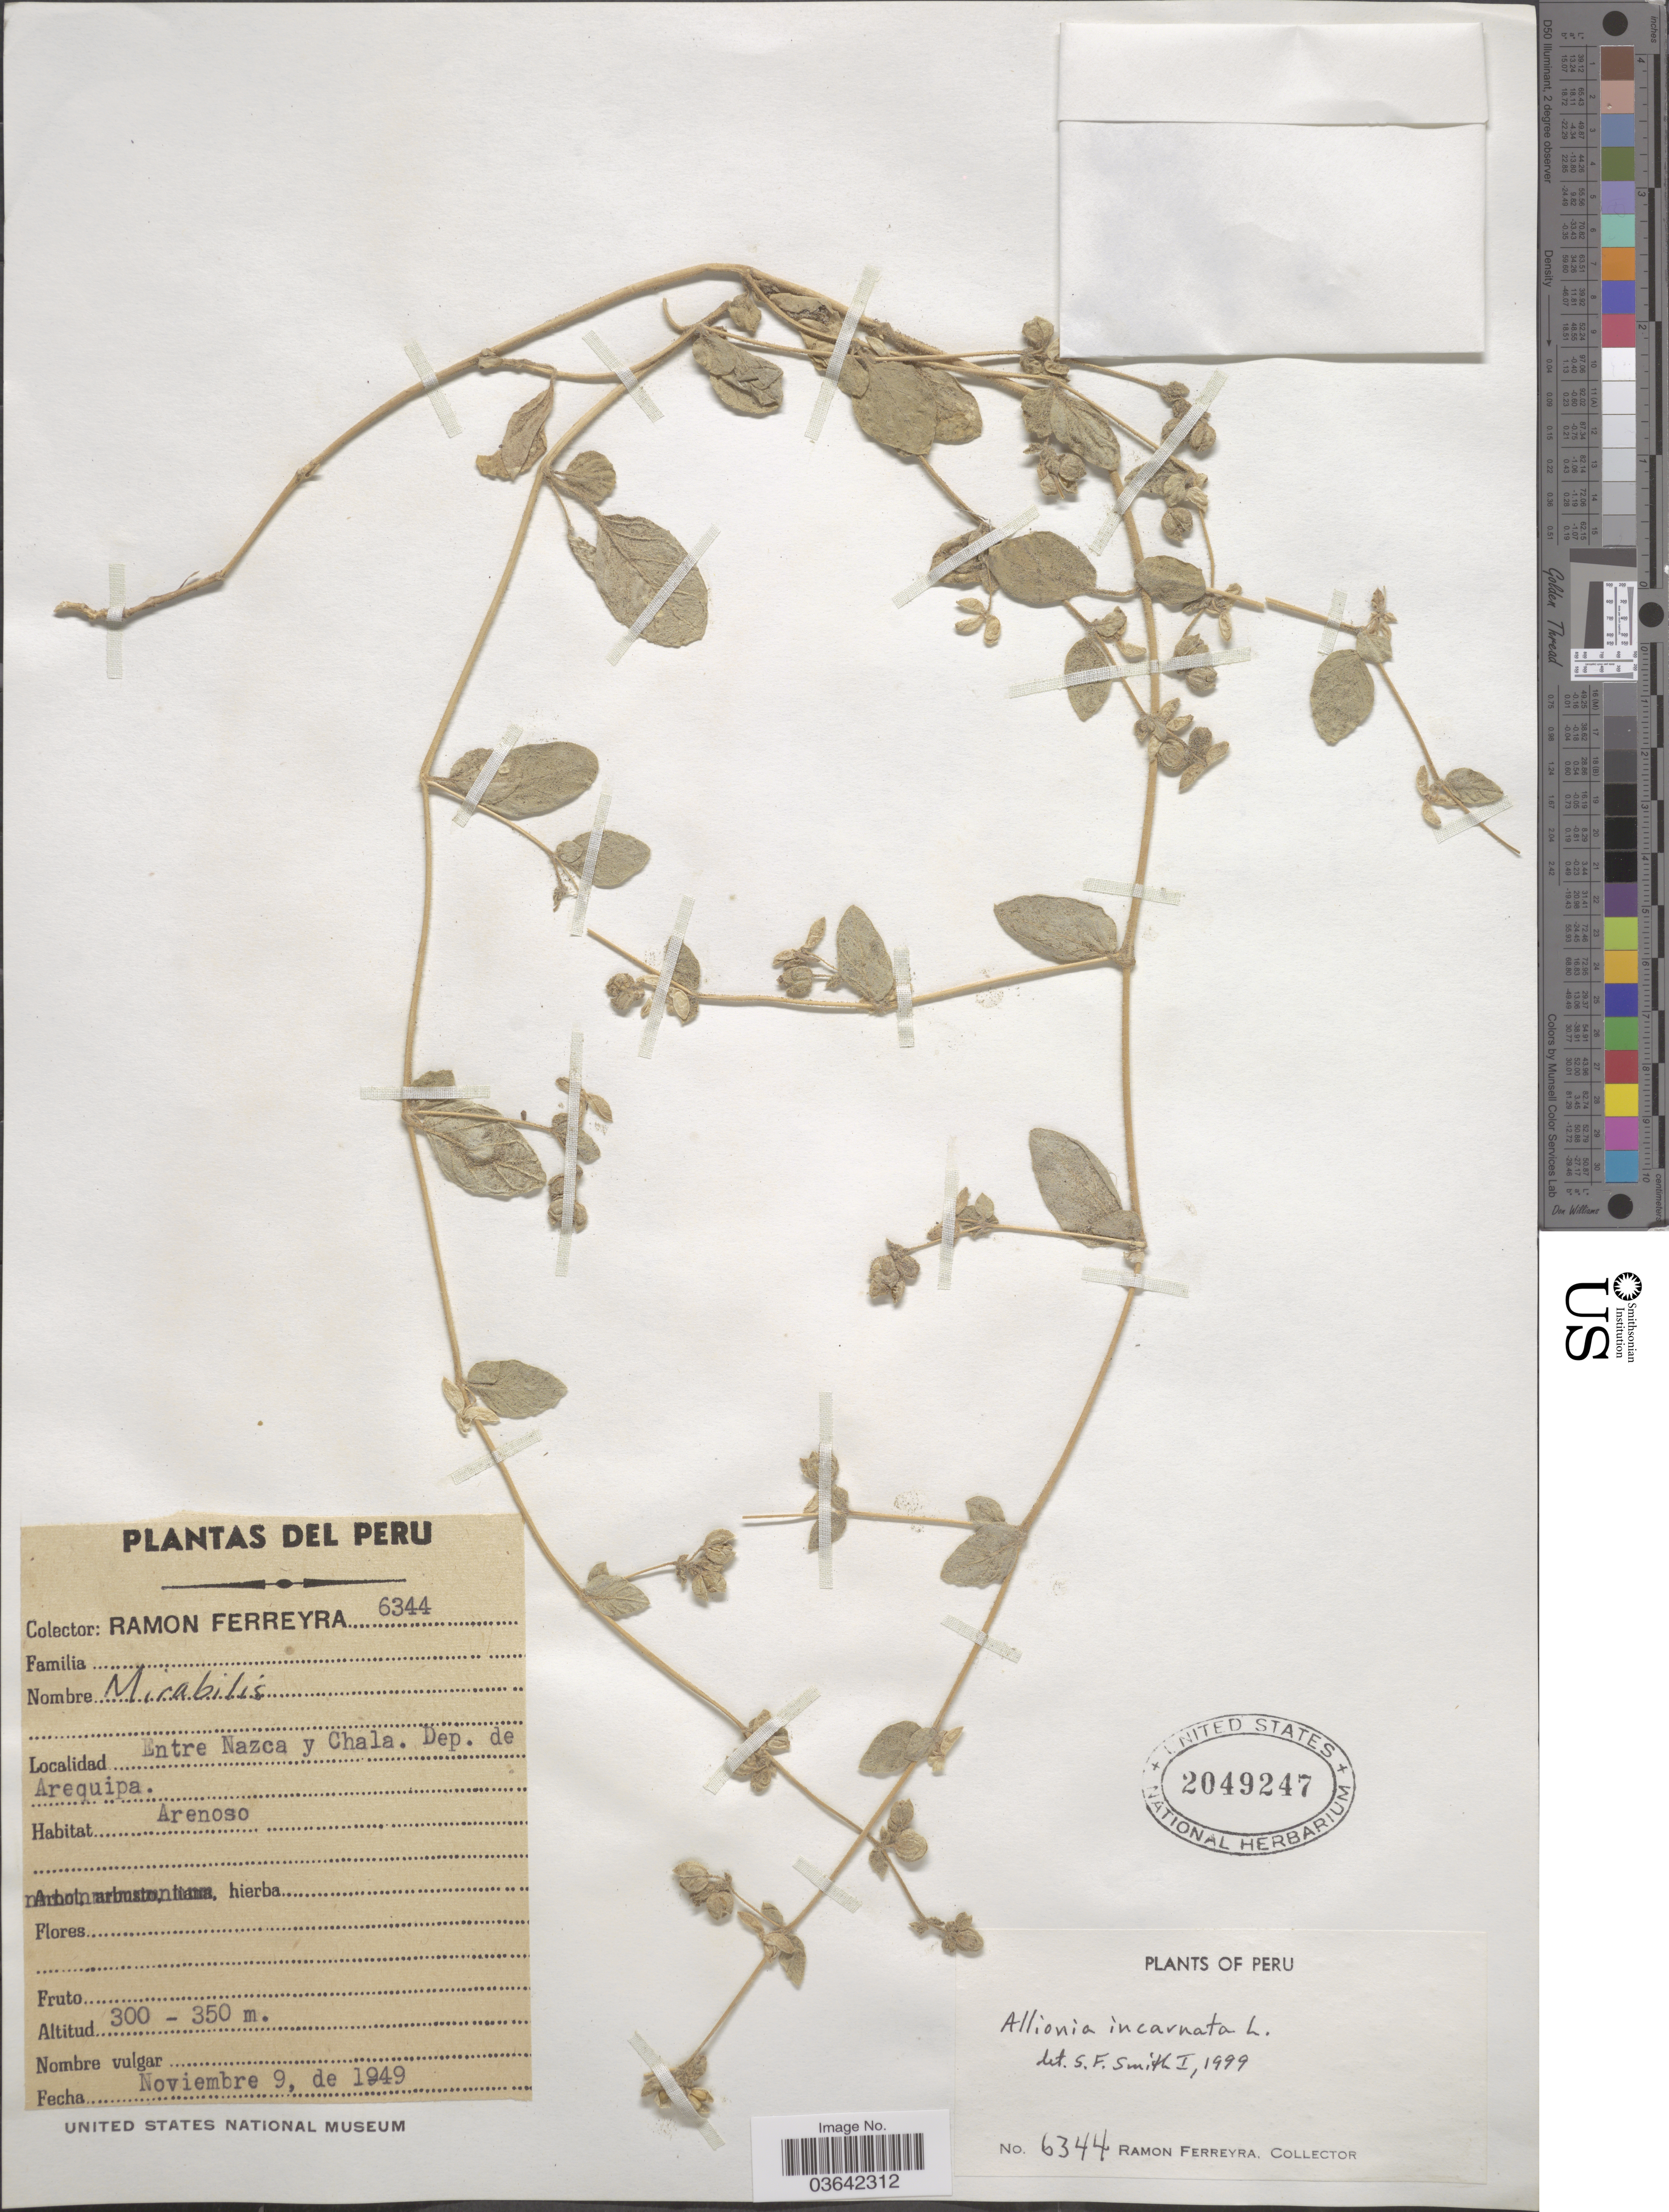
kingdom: Plantae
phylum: Tracheophyta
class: Magnoliopsida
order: Caryophyllales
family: Nyctaginaceae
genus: Allionia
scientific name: Allionia incarnata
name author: L.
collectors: R. A. Ferreyra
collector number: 6344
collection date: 1949-11-09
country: Peru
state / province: Arequipa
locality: Entre Nazca y Chala. Dep. de Arequipa.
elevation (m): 300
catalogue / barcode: US 2049247